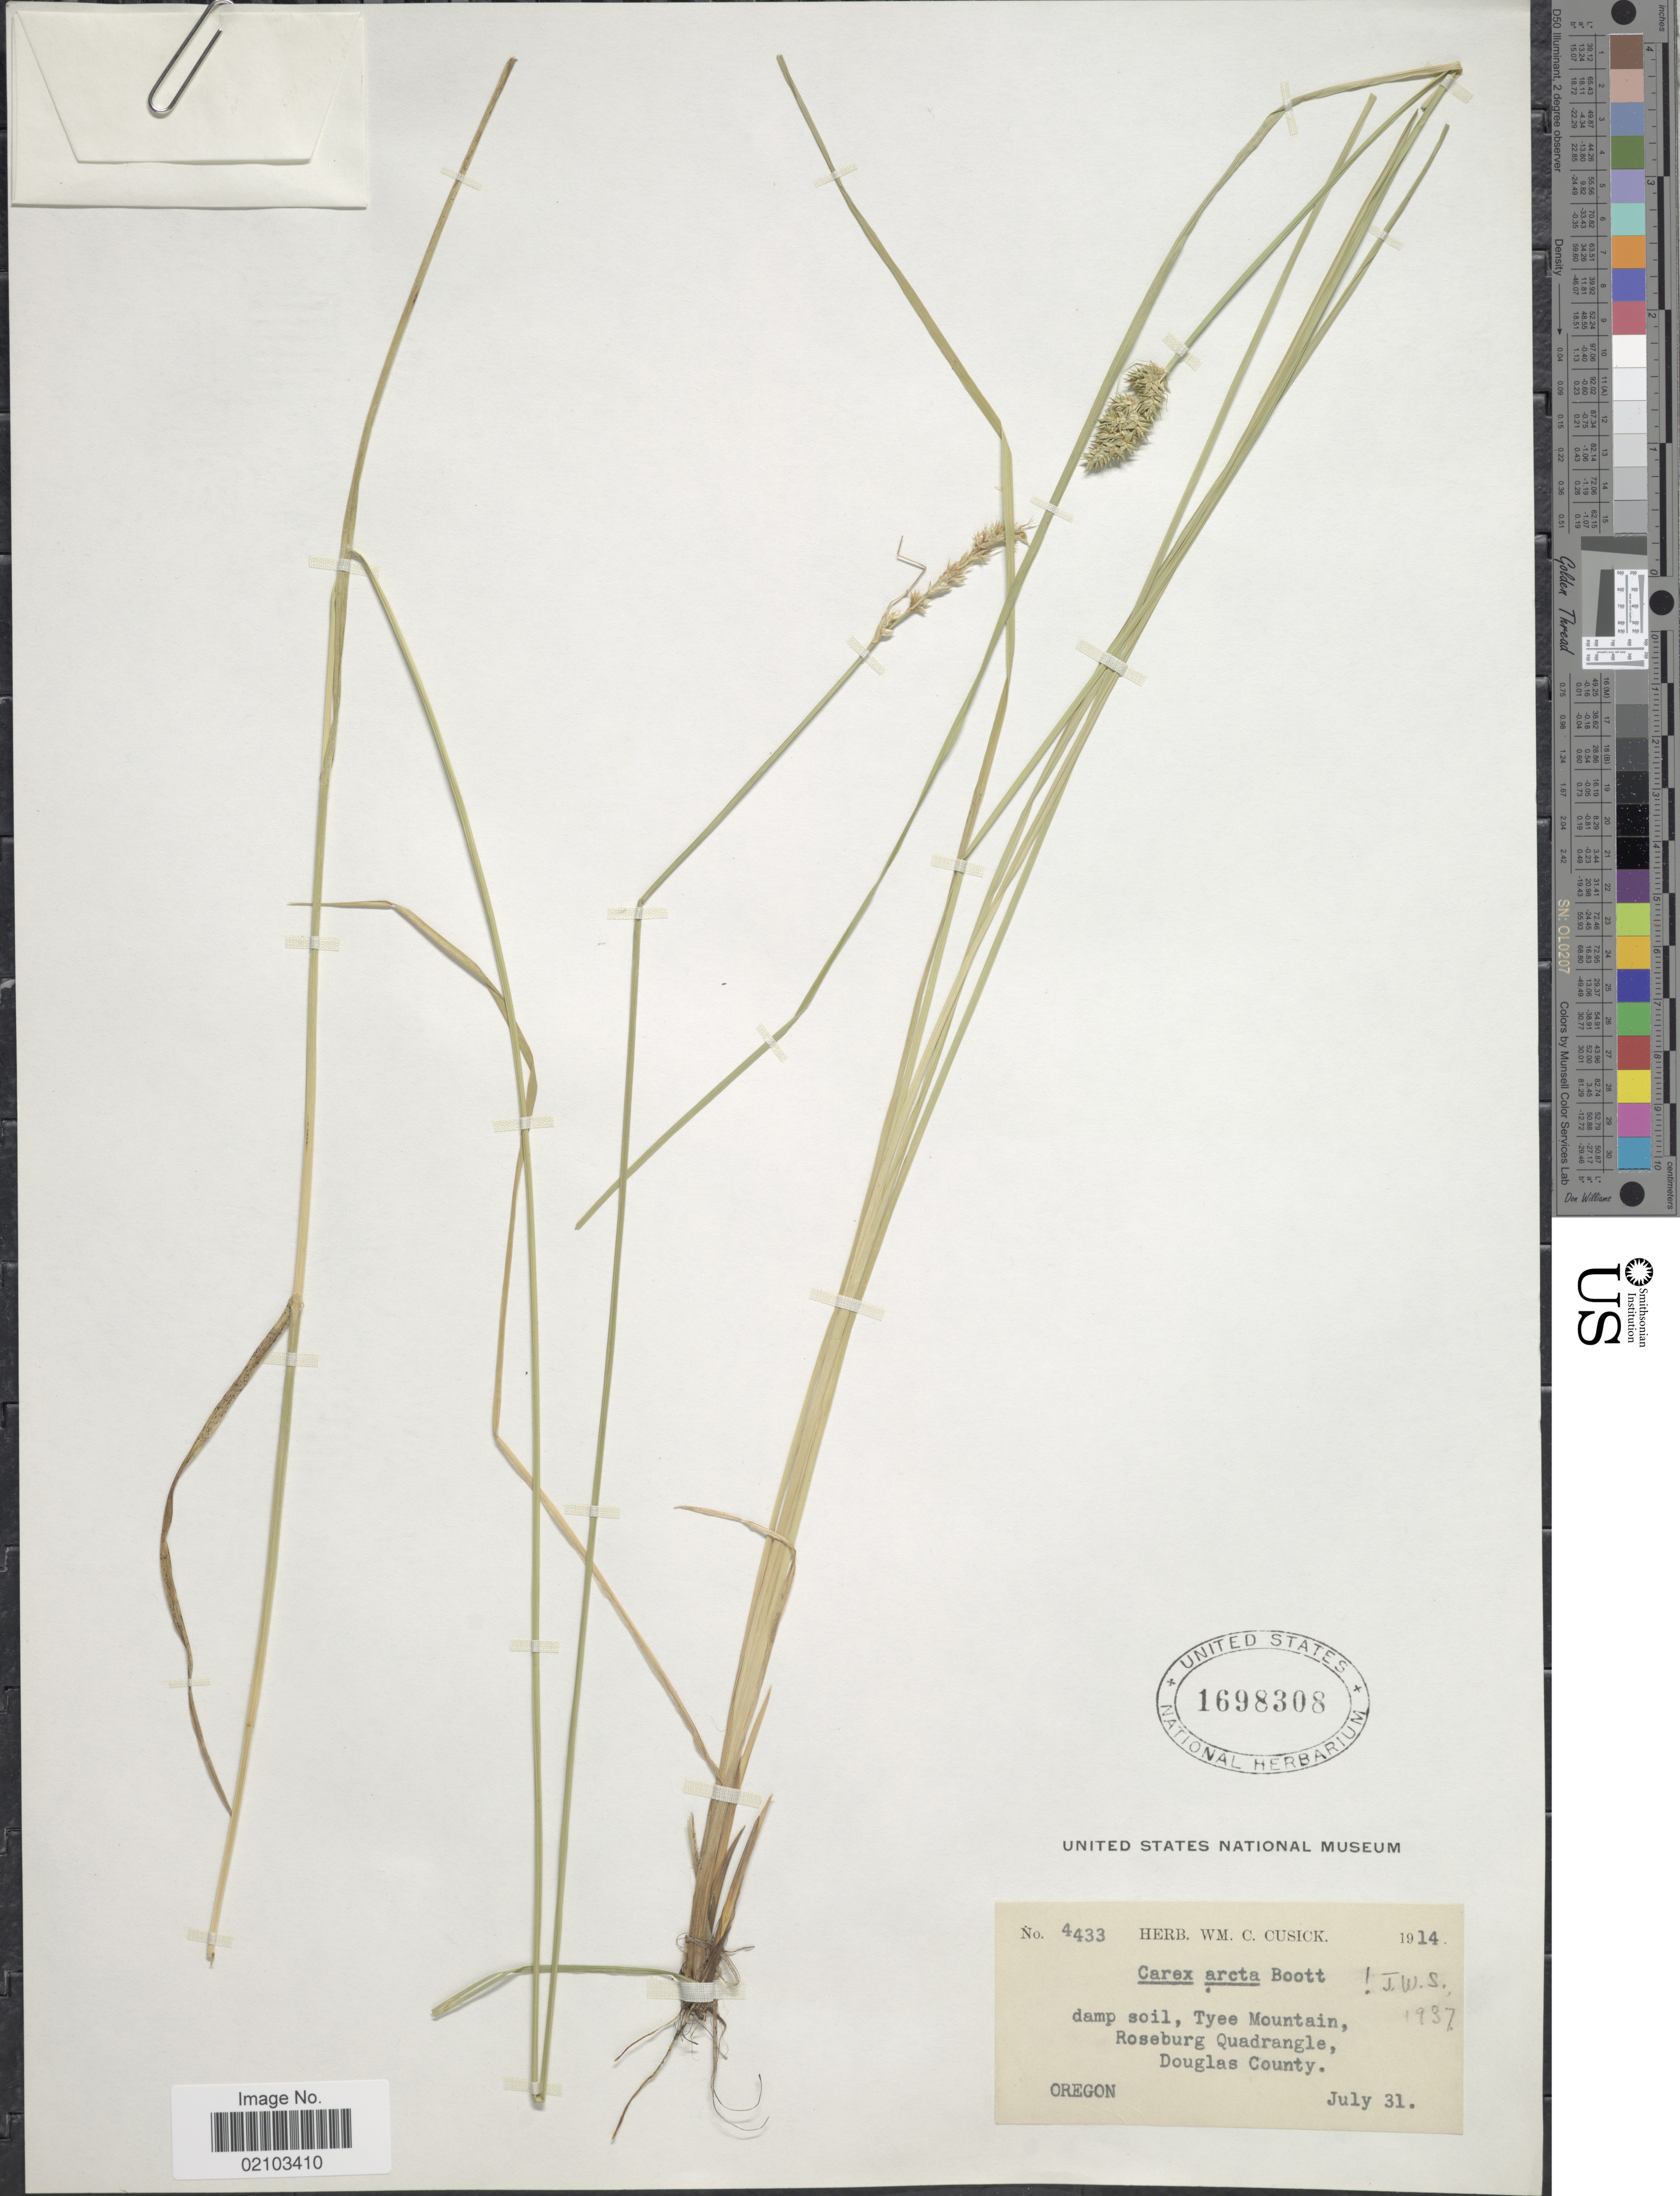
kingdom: Plantae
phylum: Tracheophyta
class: Liliopsida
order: Poales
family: Cyperaceae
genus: Carex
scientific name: Carex arcta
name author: Boott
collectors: ex herb. Wm. C. Cusick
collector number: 4433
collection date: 1914-07-31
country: United States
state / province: Oregon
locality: Tyee Mountain, Roseburg Quadrangle, Douglas County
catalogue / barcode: US 1698308